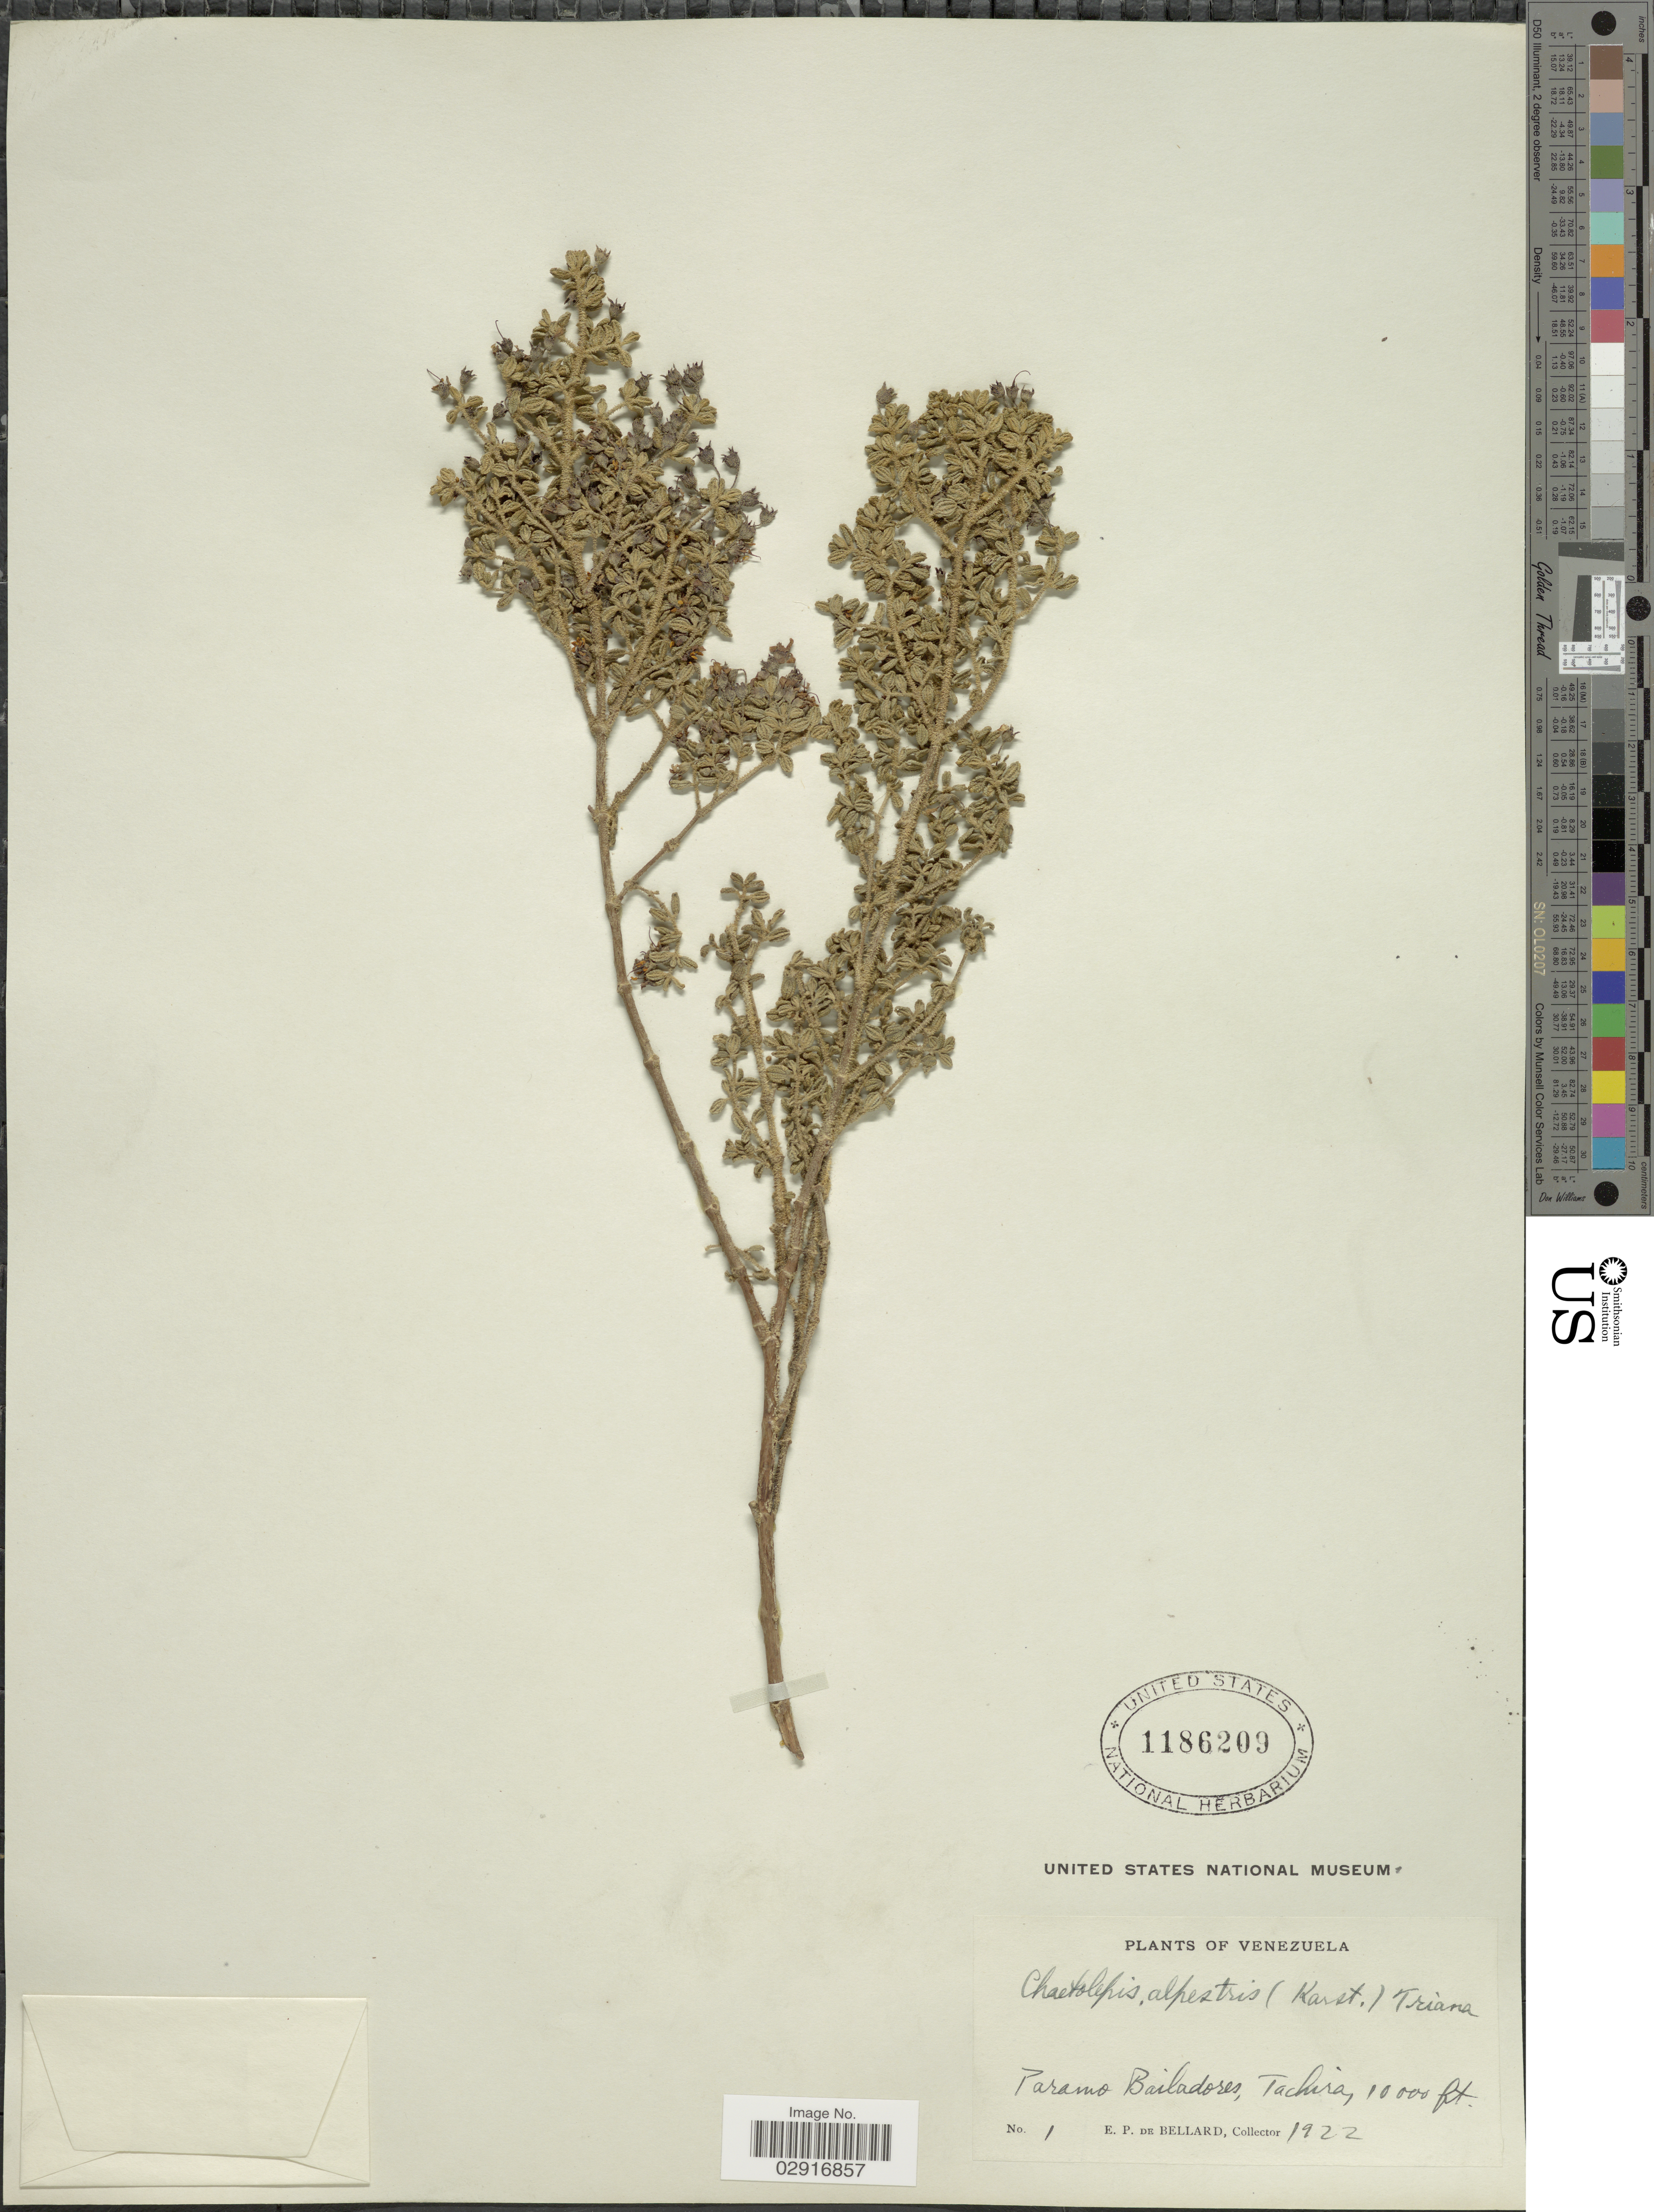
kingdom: Plantae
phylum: Tracheophyta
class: Magnoliopsida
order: Myrtales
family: Melastomataceae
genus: Chaetolepis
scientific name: Chaetolepis lindeniana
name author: (Naudin) Triana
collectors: E. de Bellard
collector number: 1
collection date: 1922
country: Venezuela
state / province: Tachira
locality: Paramo Bailadores.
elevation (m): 3048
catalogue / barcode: US 1186209